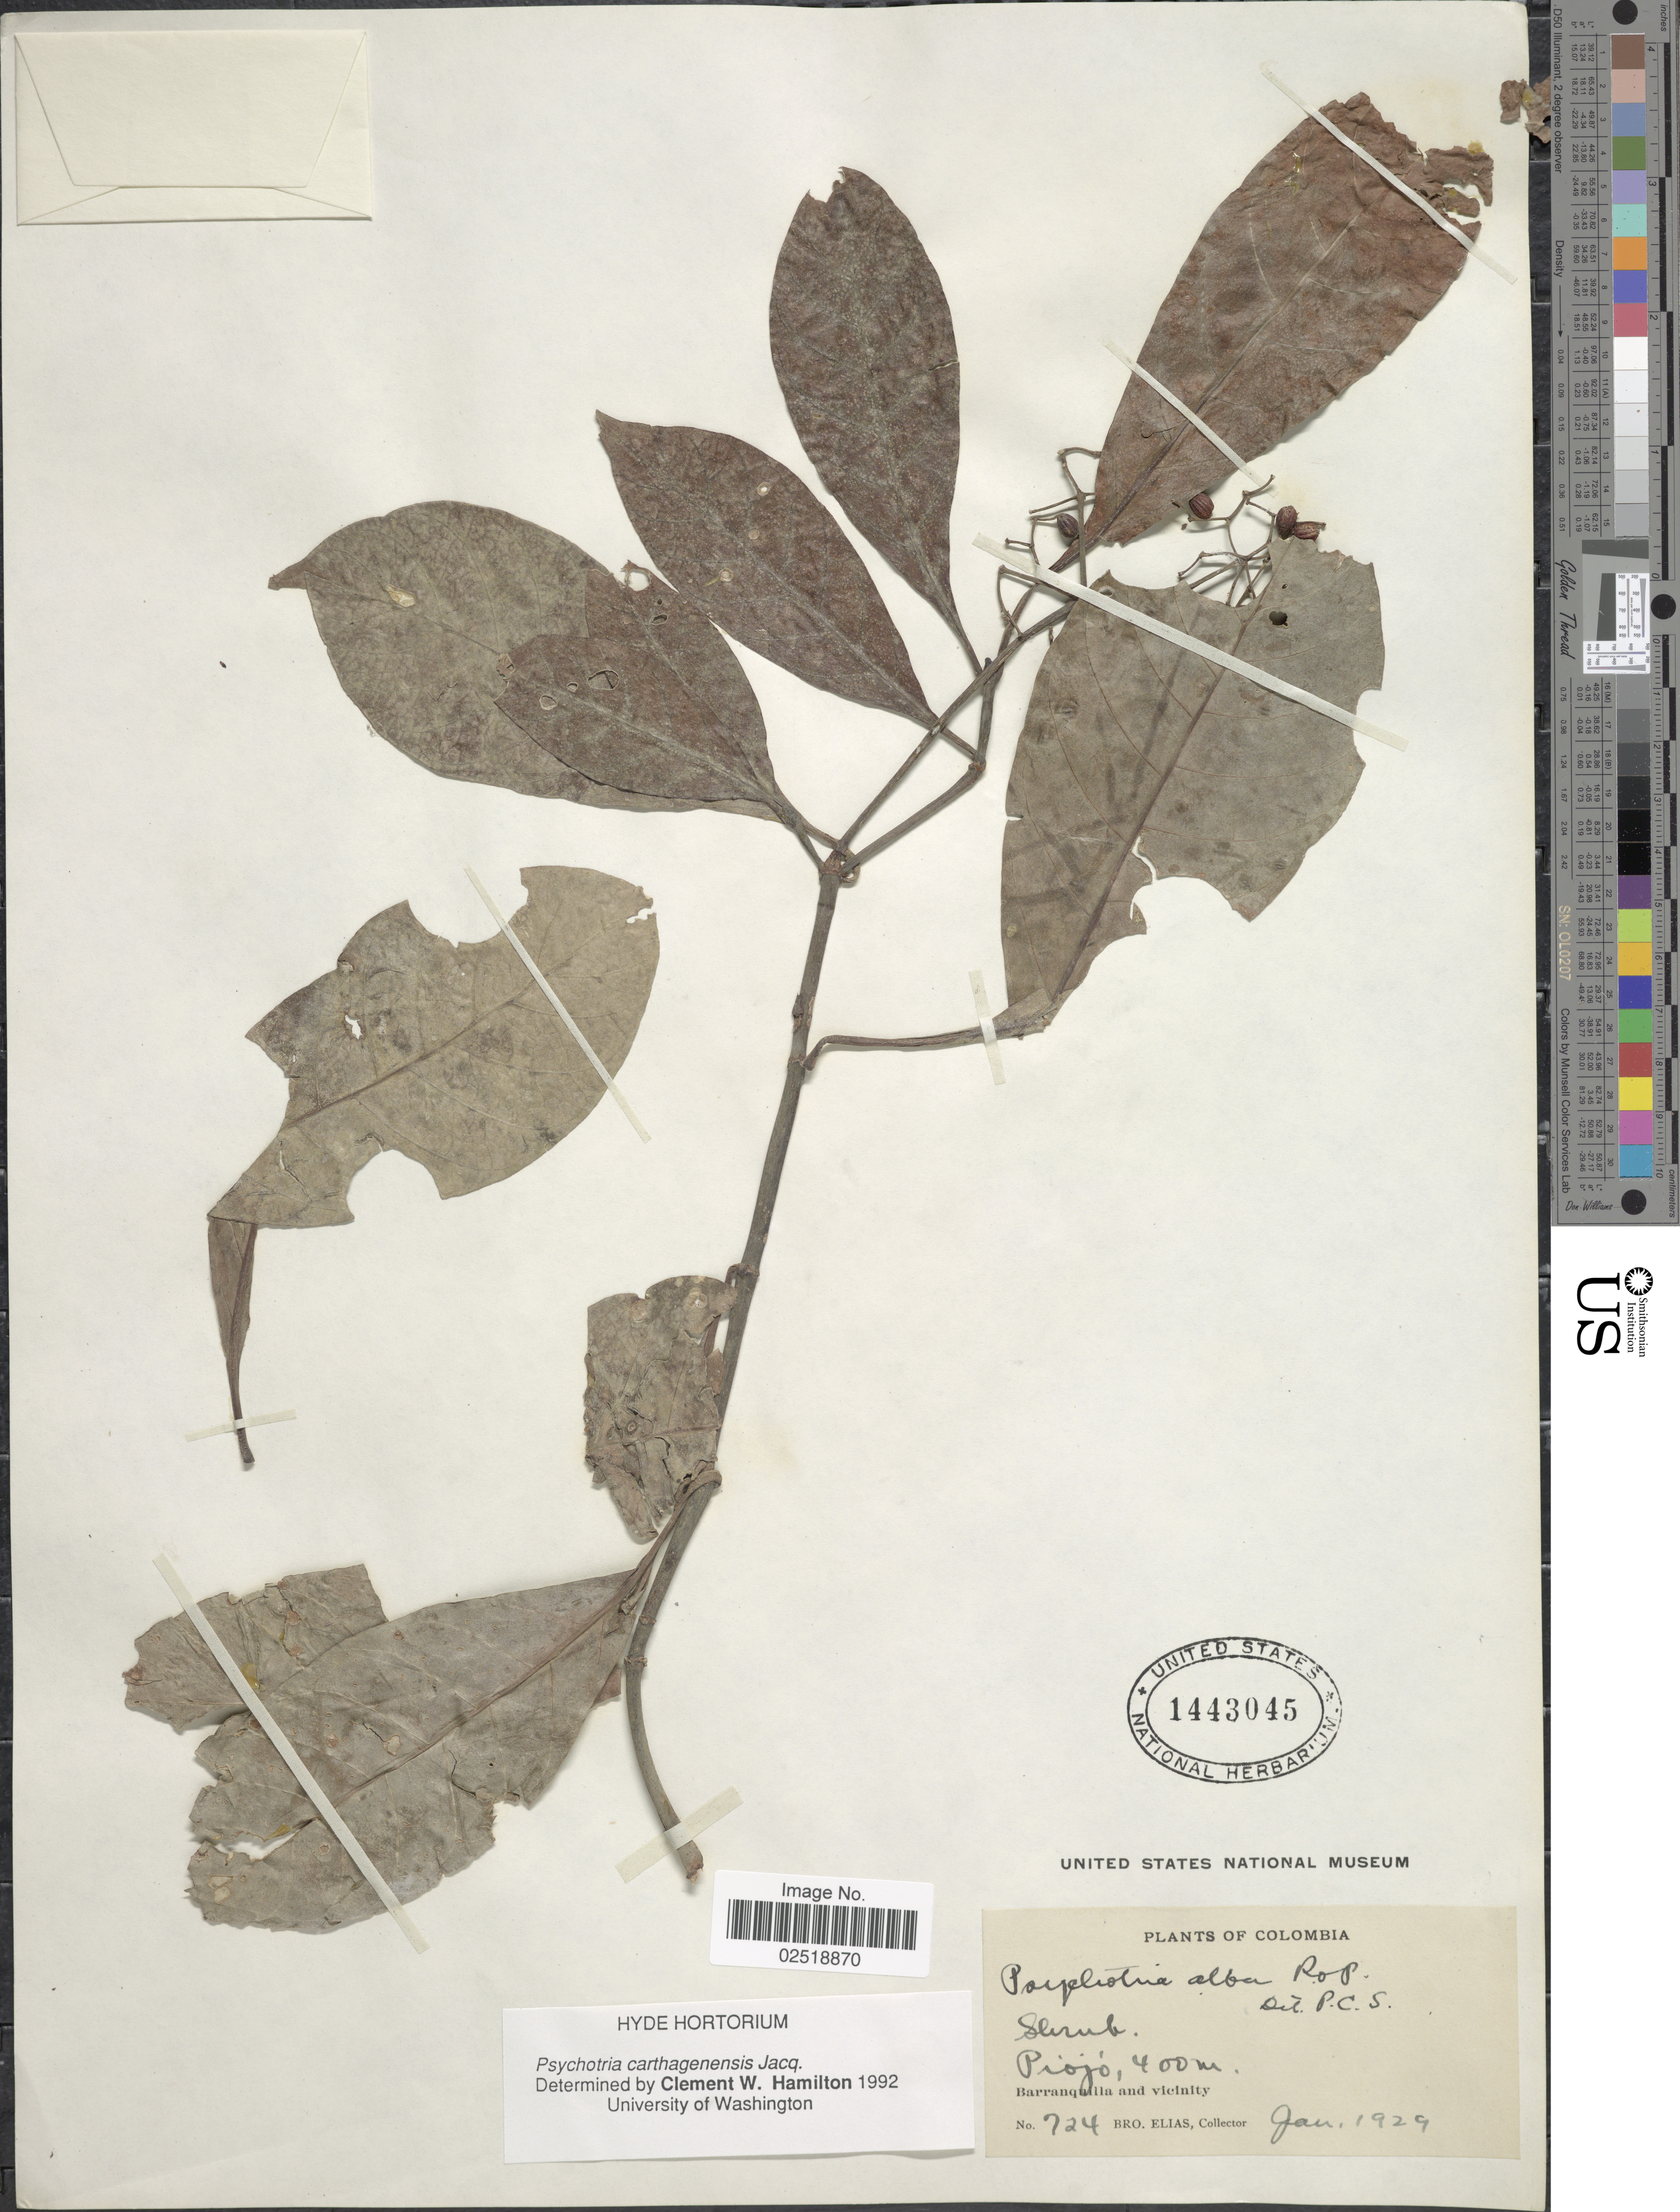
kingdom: Plantae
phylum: Tracheophyta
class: Magnoliopsida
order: Gentianales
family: Rubiaceae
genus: Psychotria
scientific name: Psychotria carthagenensis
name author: Jacq.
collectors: Bro. Elias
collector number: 724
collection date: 1929-01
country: Colombia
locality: Piojó, Barranquila and vicinity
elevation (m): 400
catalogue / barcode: US 1443045